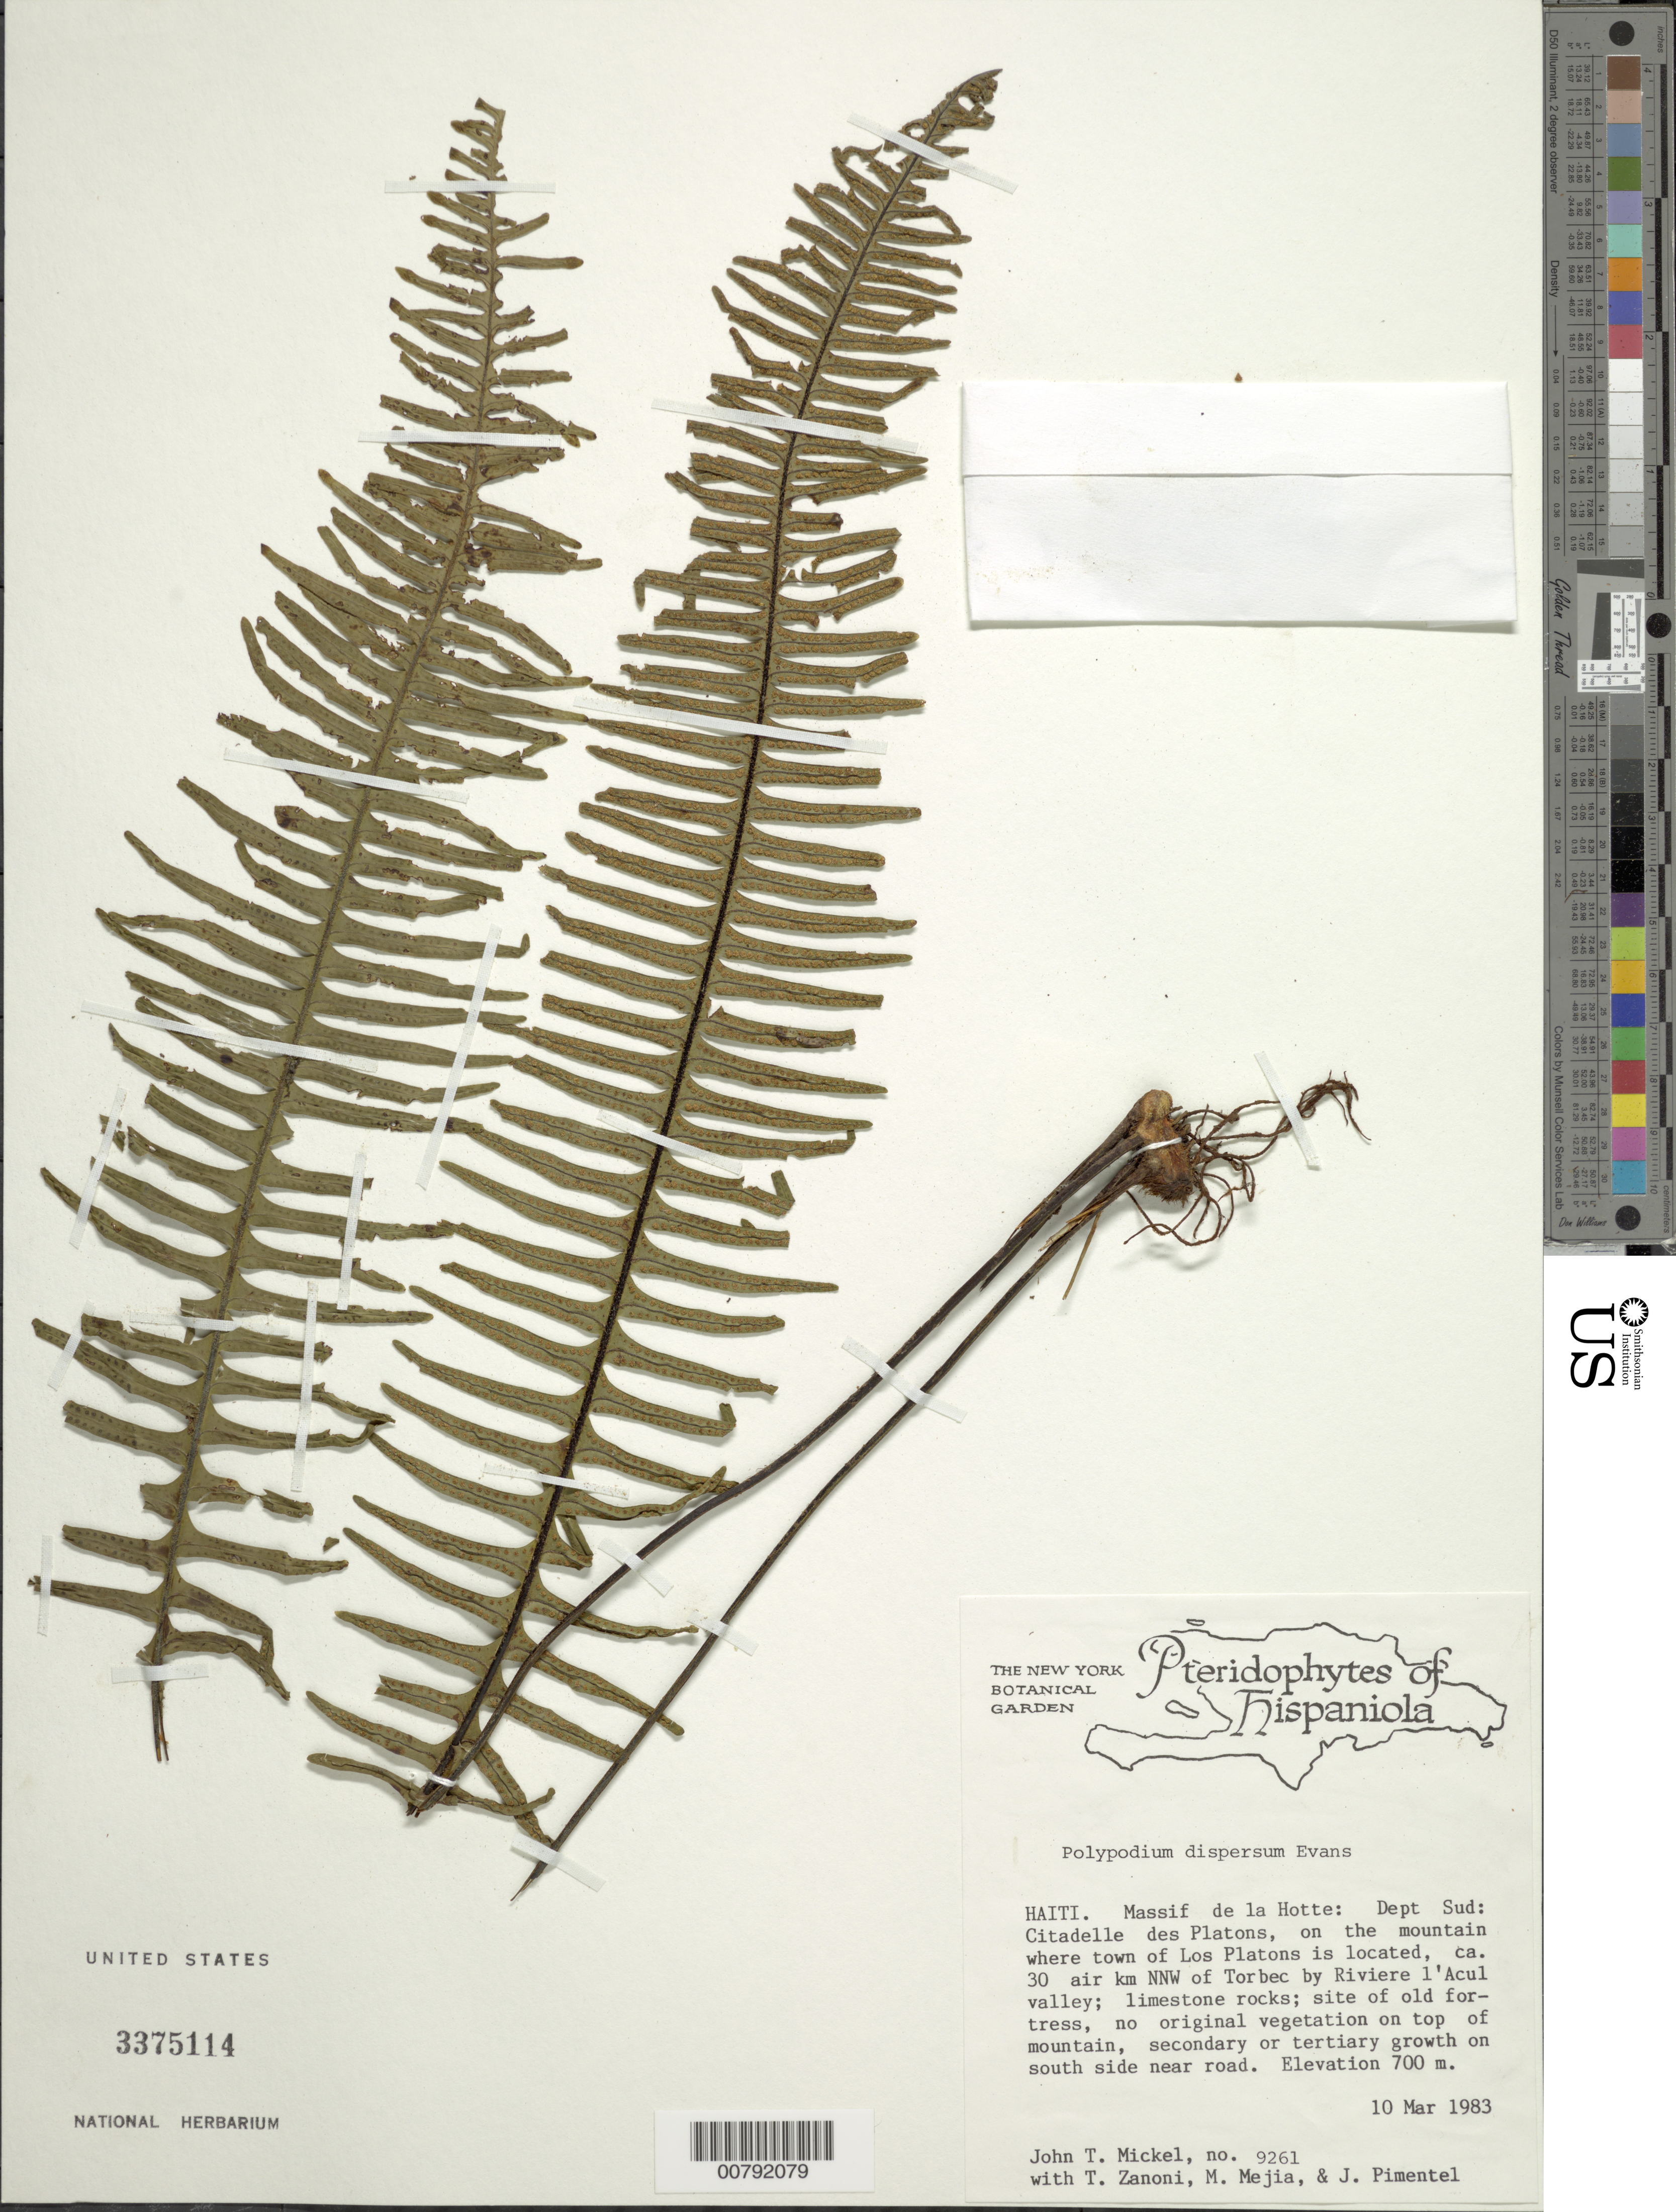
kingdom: Plantae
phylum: Tracheophyta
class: Polypodiopsida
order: Polypodiales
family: Polypodiaceae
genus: Pecluma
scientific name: Pecluma dispersa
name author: (A.M. Evans) M.G. Price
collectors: J. T. Mickel, T. A. Zanoni, M. Mejia & J. Pimentel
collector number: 9261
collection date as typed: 10 Mar 1983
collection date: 1983-03-10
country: Haiti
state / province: Sud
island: Hispaniola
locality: Massif de la Hotte, Citadelle des Platons, ca. 30 aire km NNW of Torbec by Riv. l'Acul valley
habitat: Limesone rocks; site of old fortress, no original vegetation on top of mountain, secondary or tertiary growth on S side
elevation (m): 700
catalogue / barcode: US 3375114